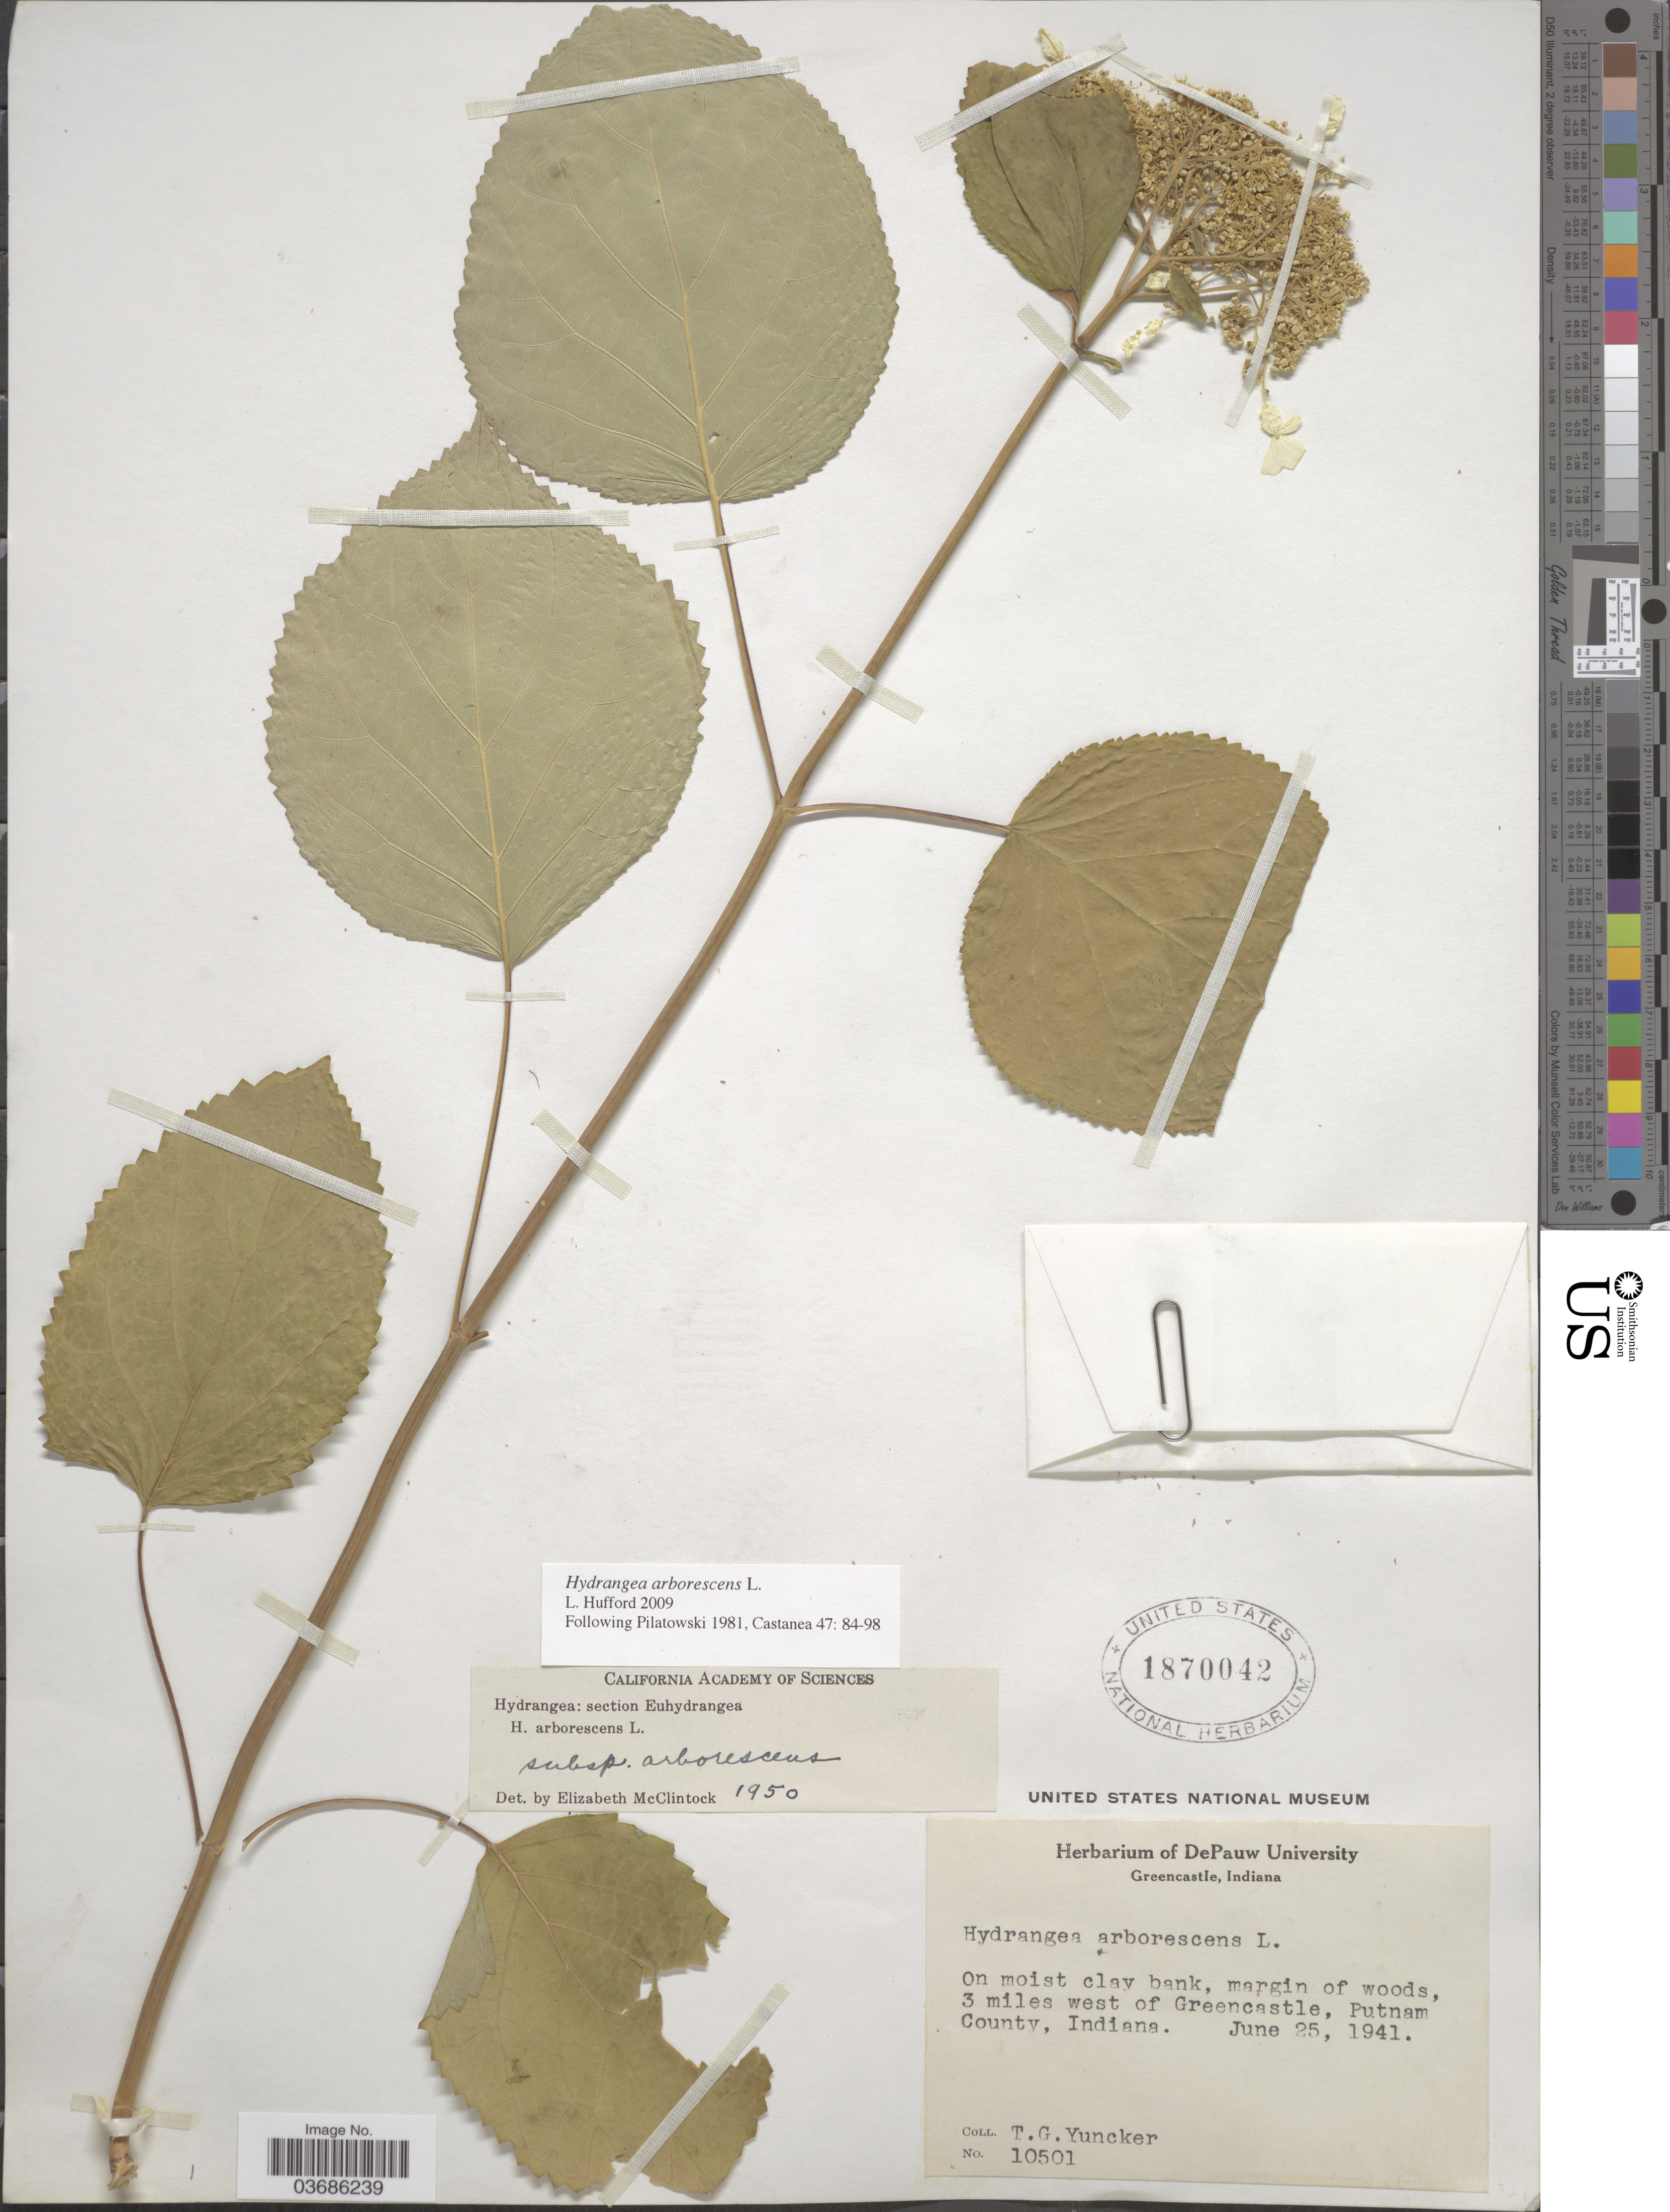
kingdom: Plantae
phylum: Tracheophyta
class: Magnoliopsida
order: Cornales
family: Hydrangeaceae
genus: Hydrangea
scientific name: Hydrangea arborescens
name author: L.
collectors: T. G. Yuncker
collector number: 10501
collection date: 1941-06-25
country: United States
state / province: Indiana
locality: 3 miles west of Greencastle, Putnam County.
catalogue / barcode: US 1870042